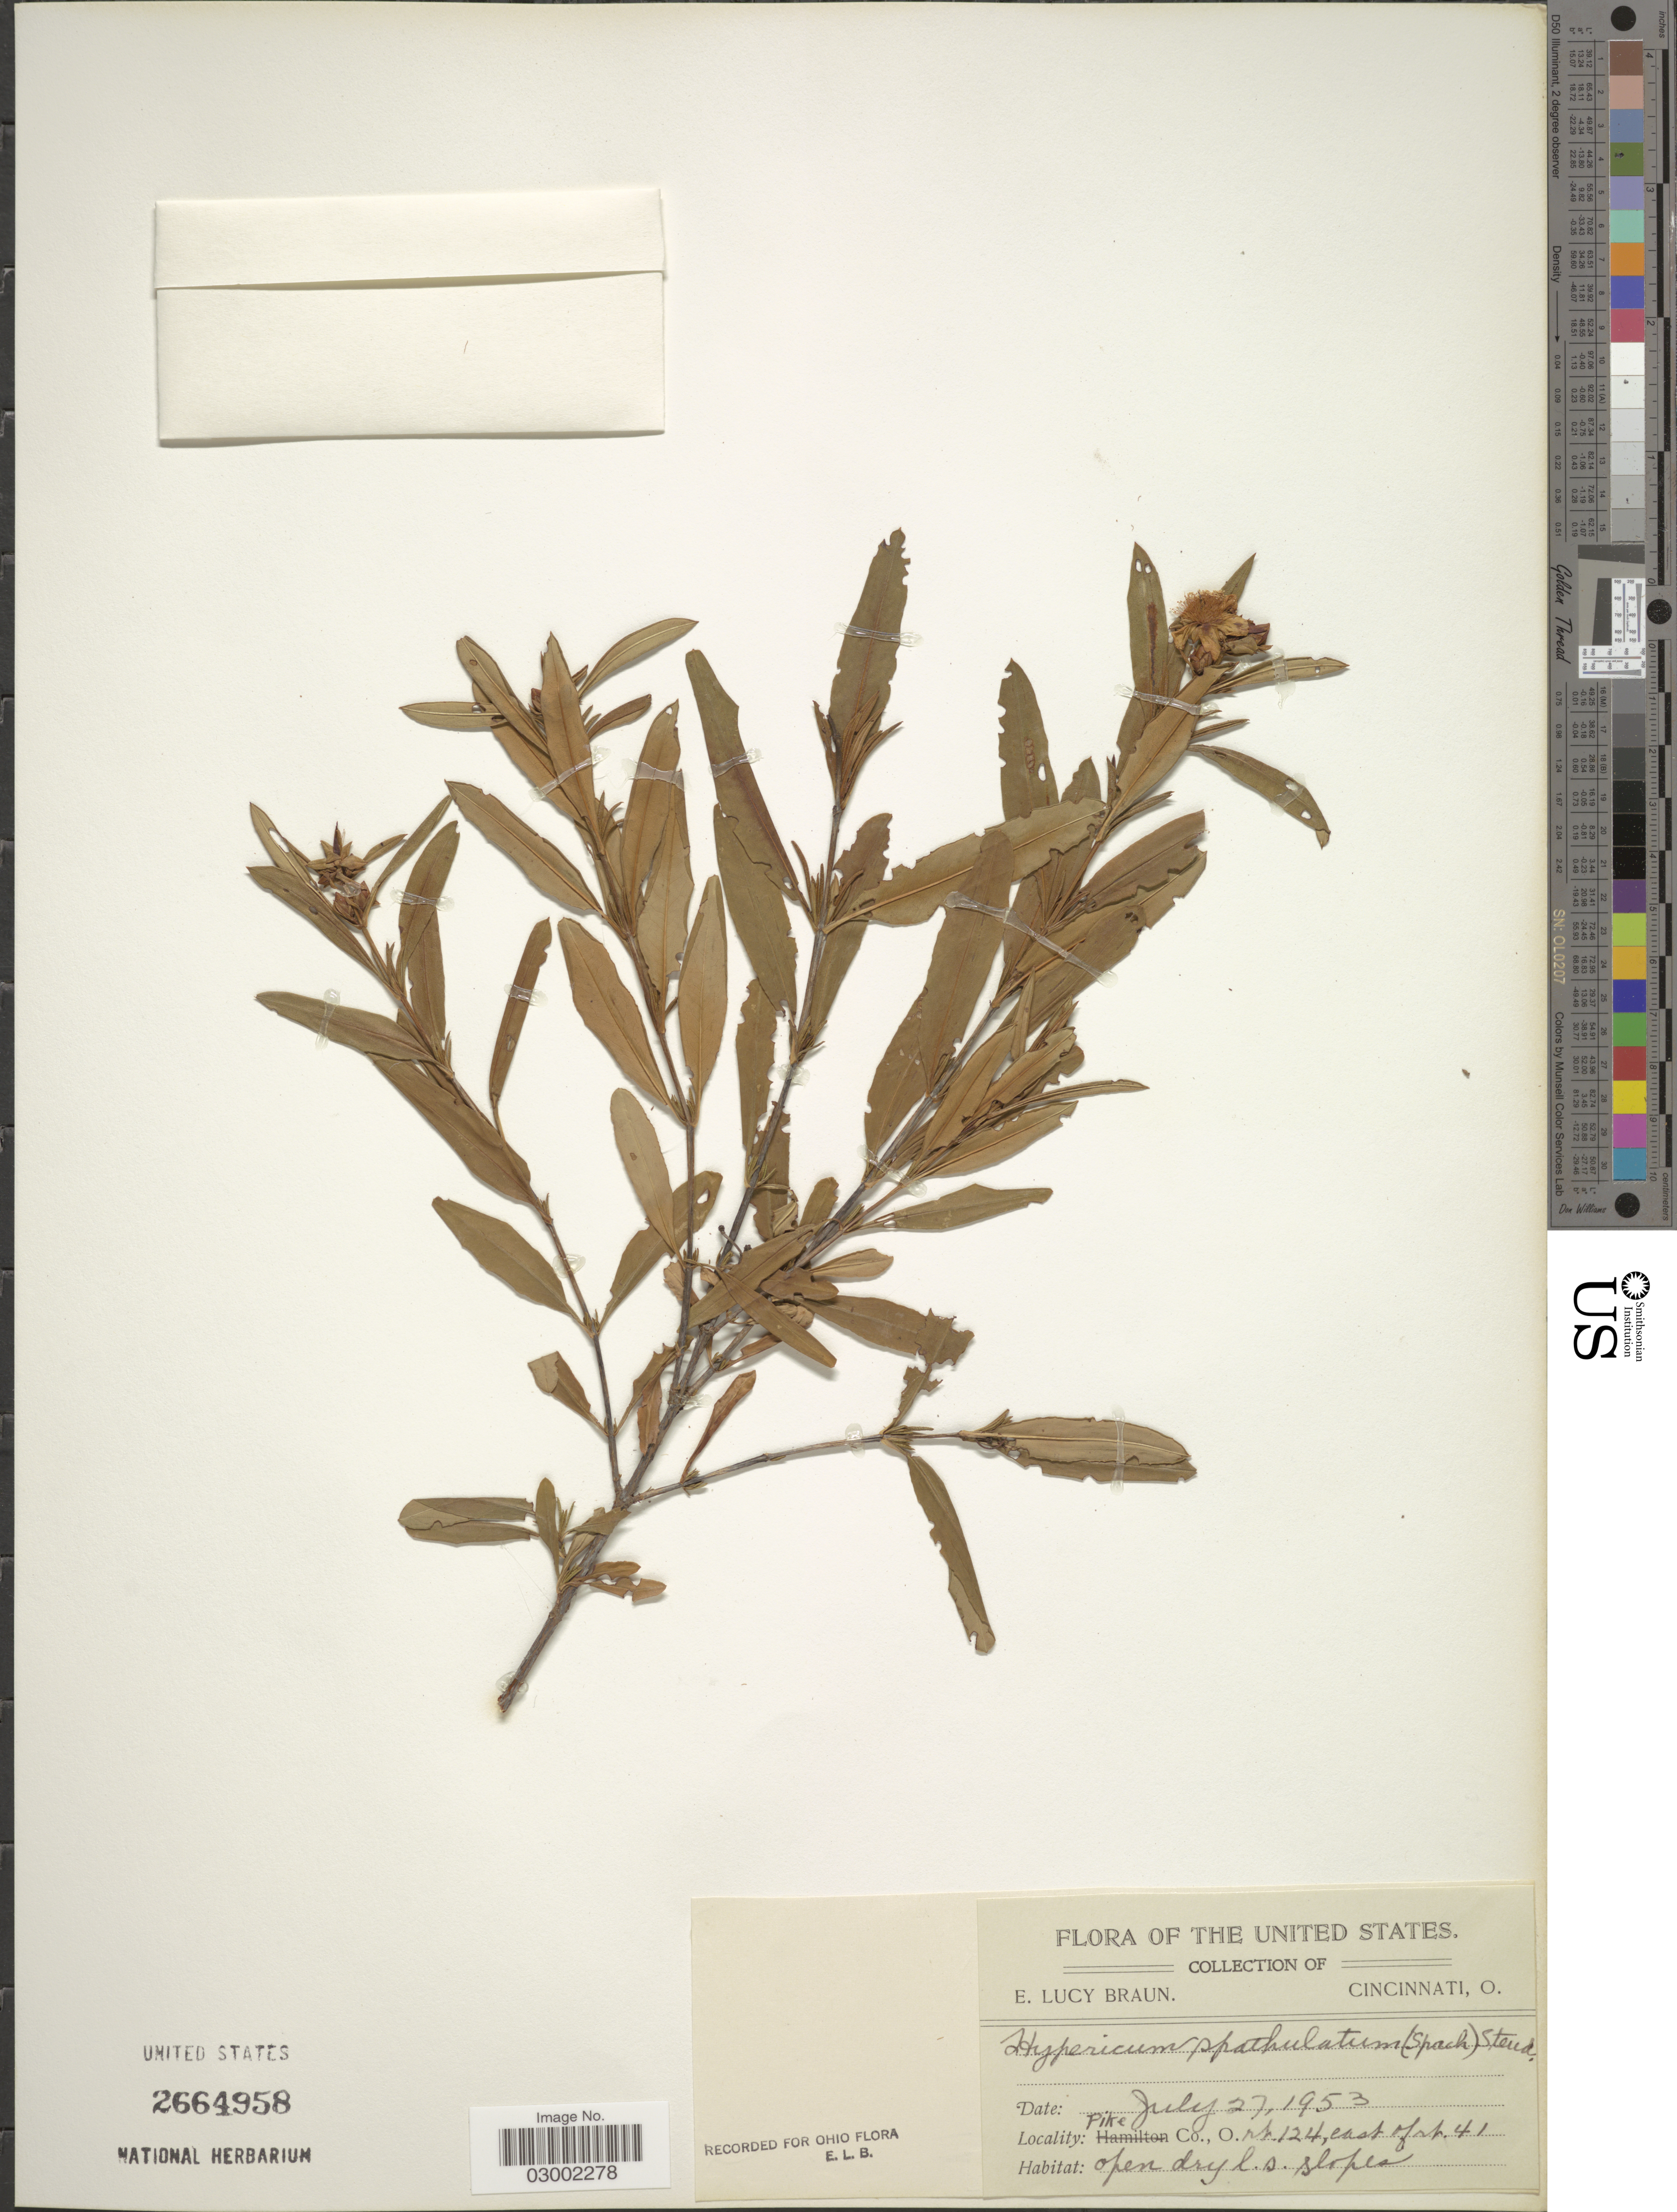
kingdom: Plantae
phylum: Tracheophyta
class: Magnoliopsida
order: Malpighiales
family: Hypericaceae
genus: Hypericum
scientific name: Hypericum prolificum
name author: L.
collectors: E. L. Braun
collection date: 1953-07-27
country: United States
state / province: Ohio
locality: Pike Co., O. rt. 124, east of rt. 41.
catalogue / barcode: US 2664958